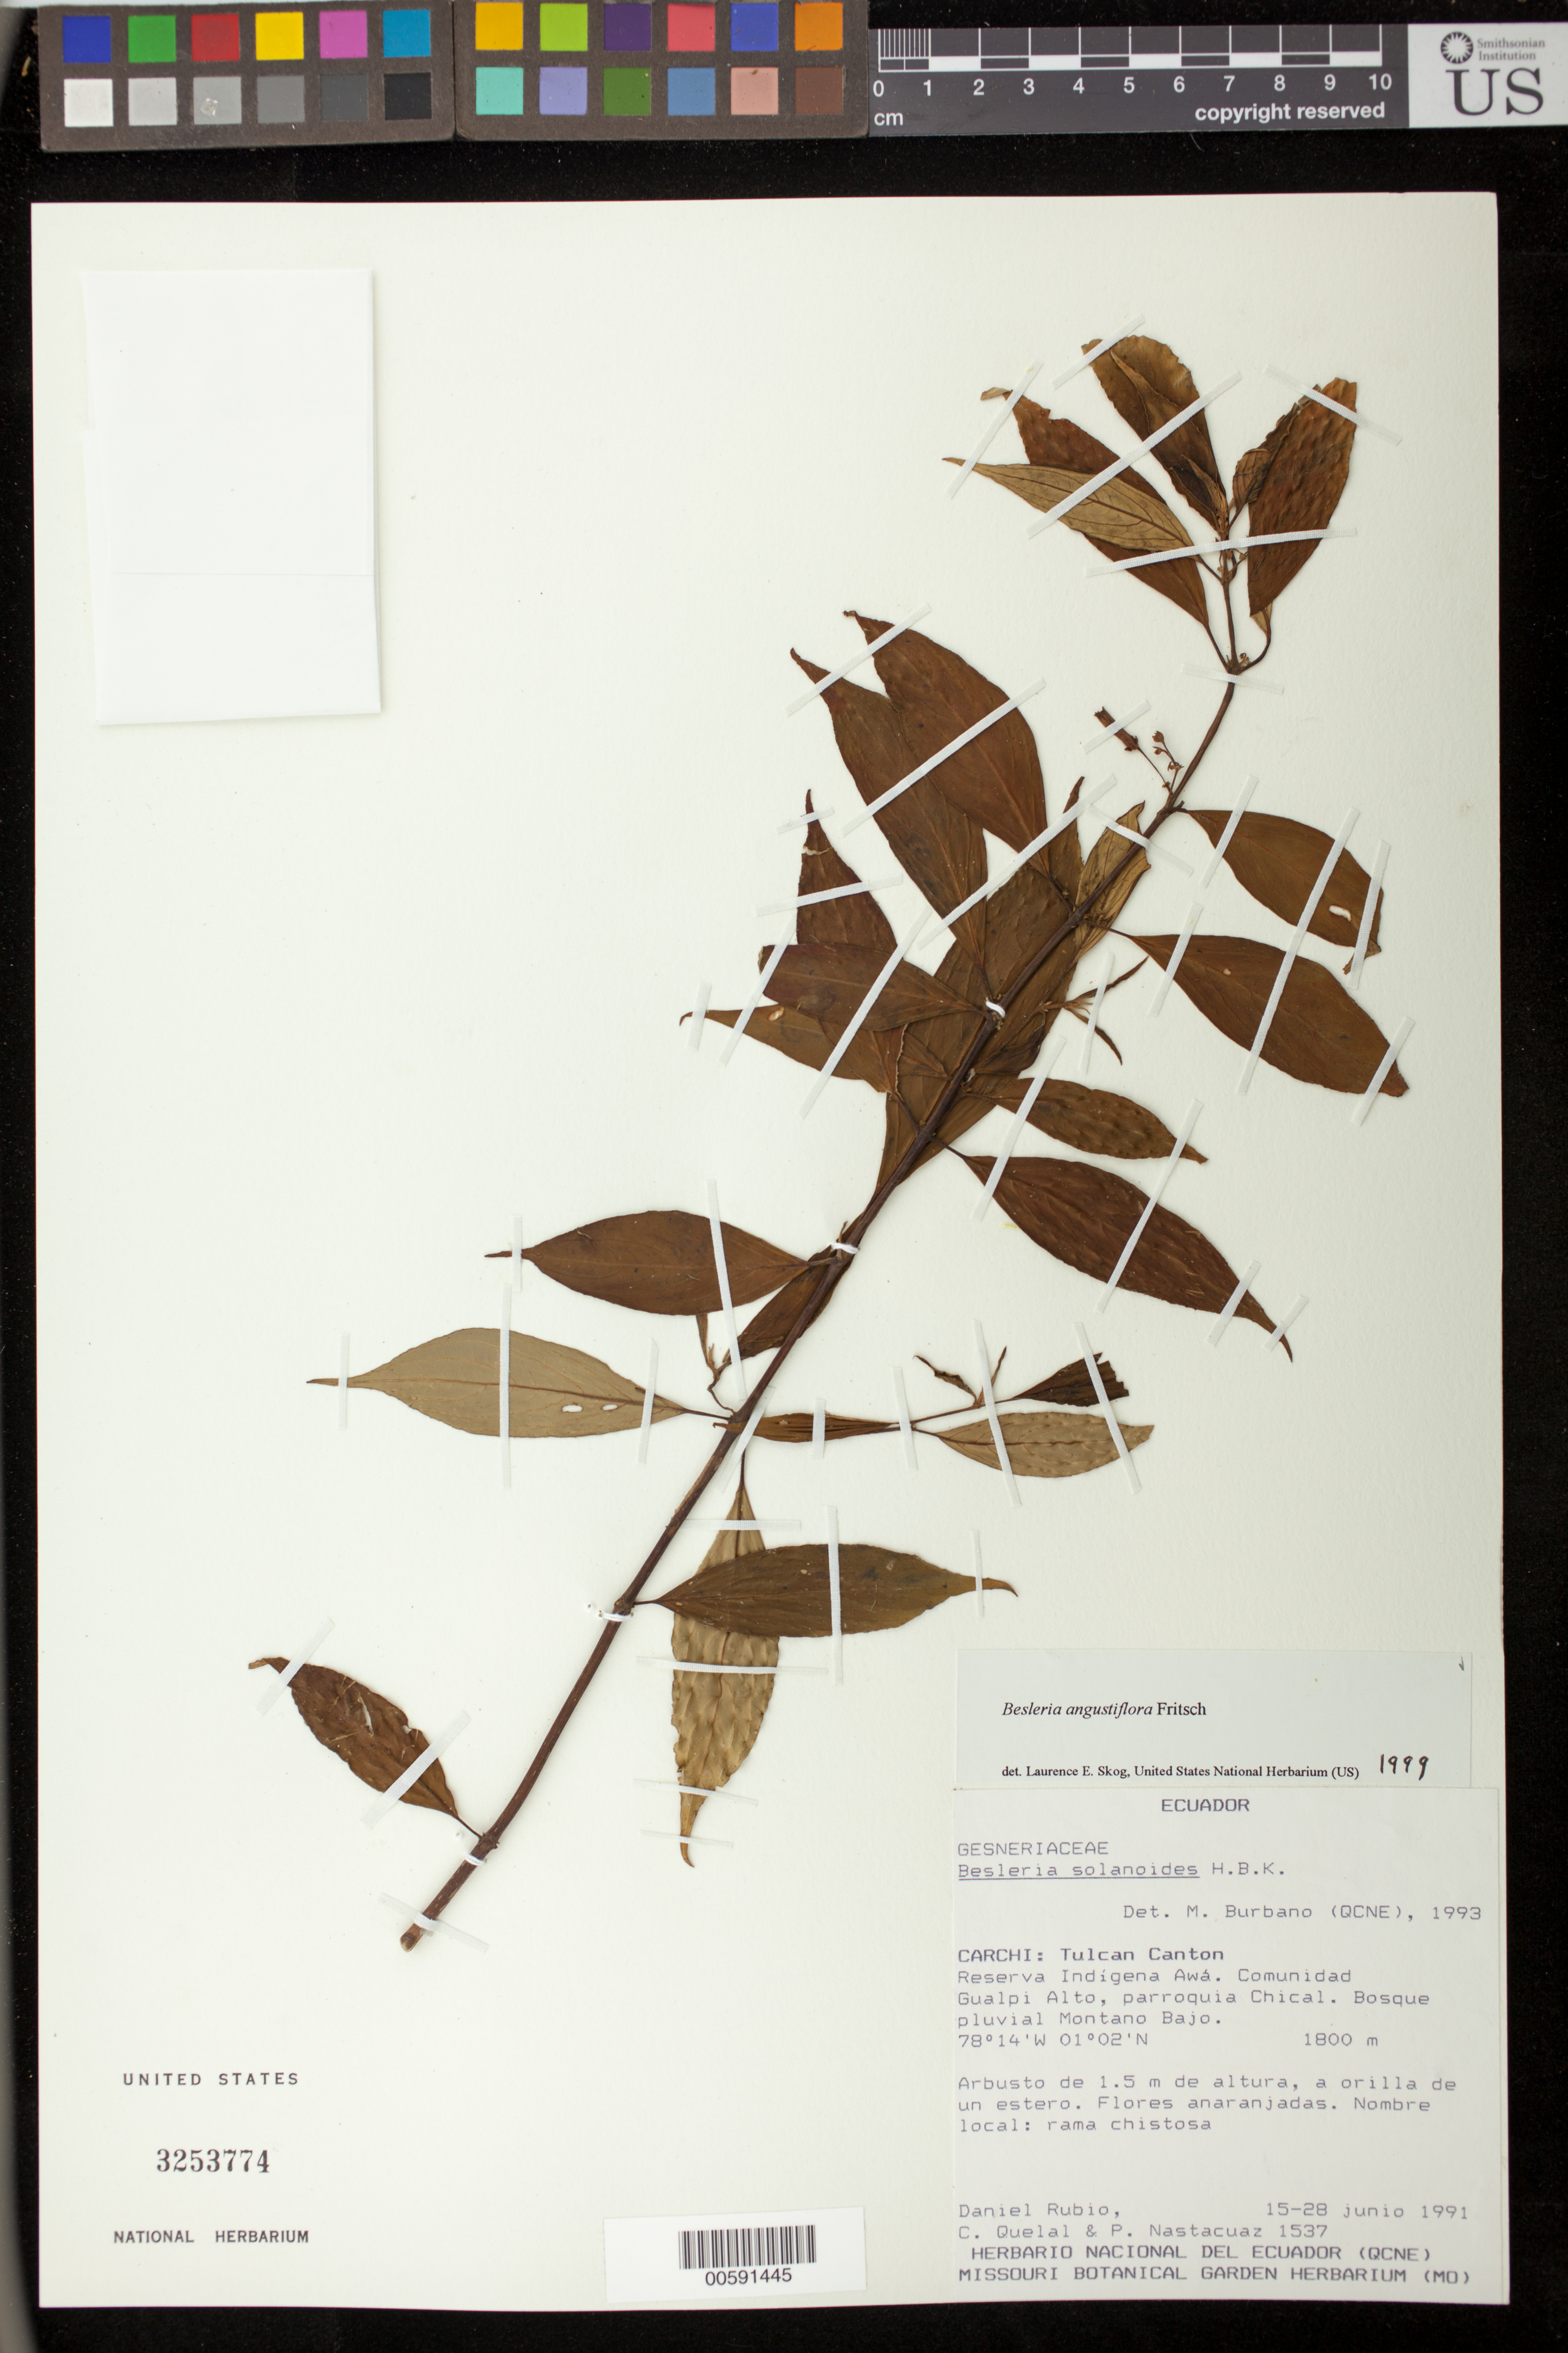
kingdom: Plantae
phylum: Tracheophyta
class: Magnoliopsida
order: Lamiales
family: Gesneriaceae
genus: Besleria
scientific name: Besleria angustiflora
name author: Fritsch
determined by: Skog, Laurence E.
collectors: D. Rubio, C. Quelal & P. Nastacuaz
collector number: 1537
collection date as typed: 15-28 Jun 1991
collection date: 1991-06-15/1991-06-28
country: Ecuador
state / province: Carchi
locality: Tulcan Canton. Reserva Indígena Awá, comunidad Gualpi Alto, parroquia Chical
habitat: Bosque pluvial montano bajo; a orilla de un estero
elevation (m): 1800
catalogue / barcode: US 3253774